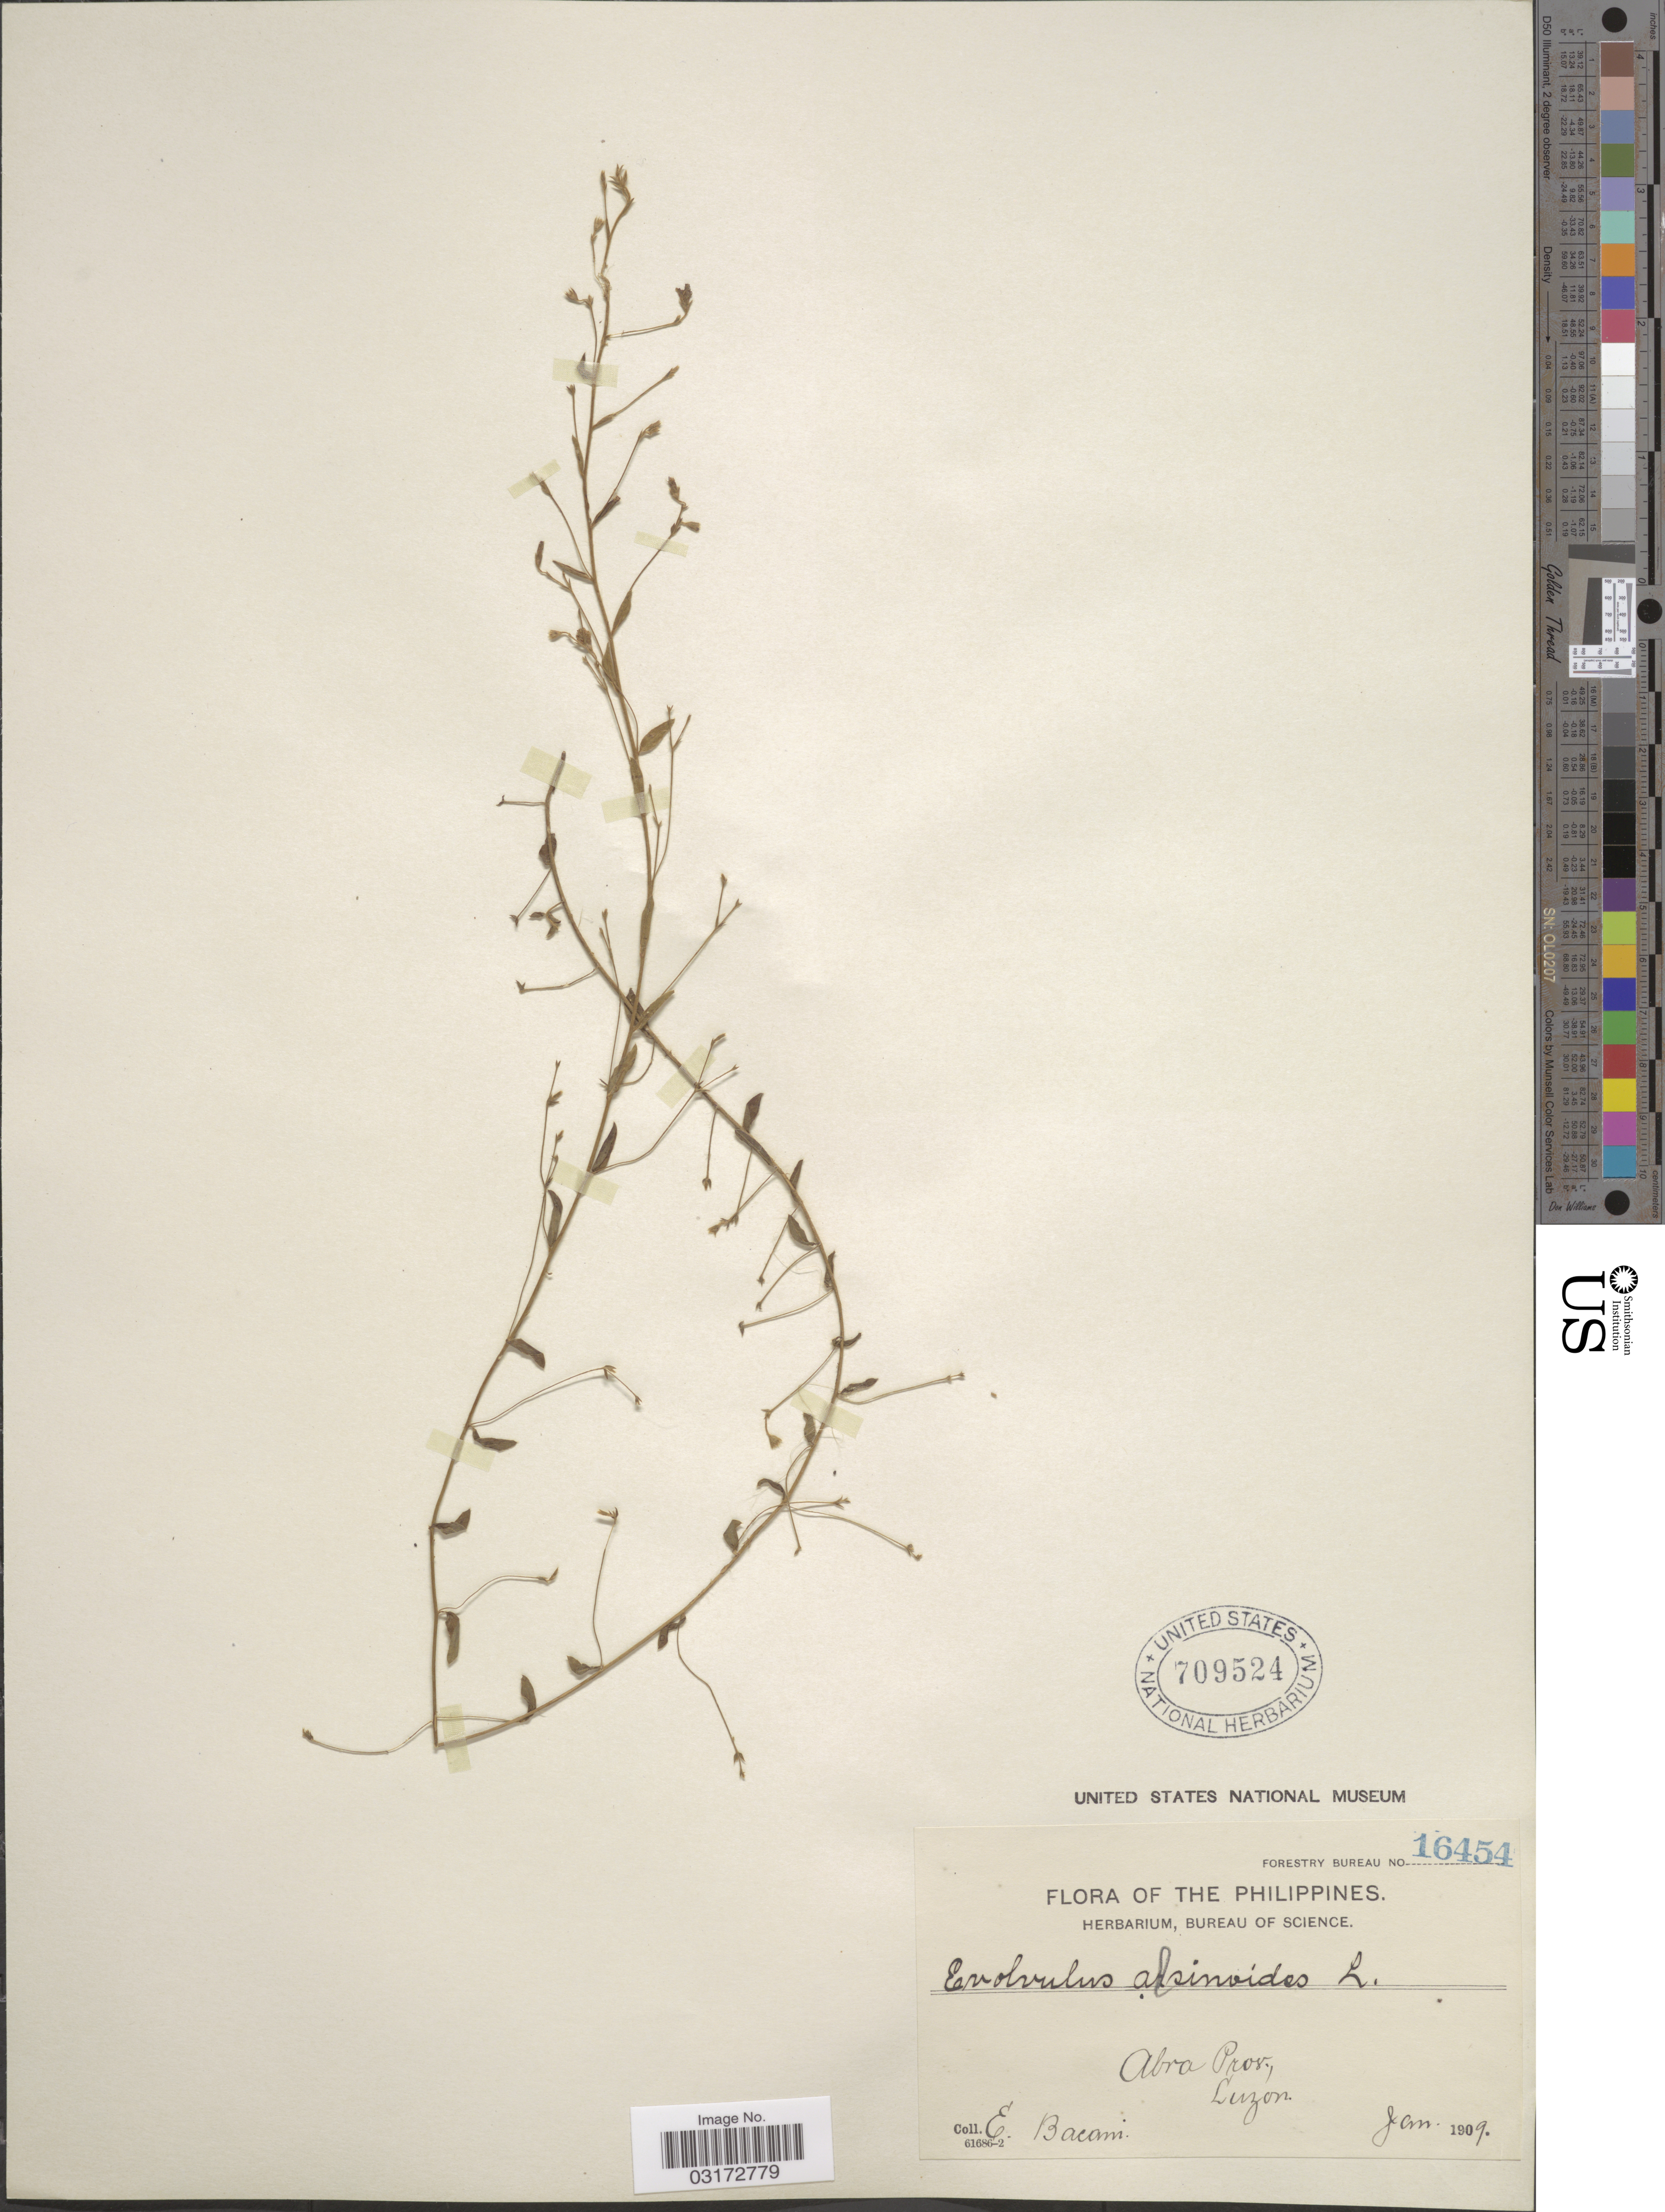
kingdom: Plantae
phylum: Tracheophyta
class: Magnoliopsida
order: Solanales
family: Convolvulaceae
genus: Evolvulus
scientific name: Evolvulus alsinoides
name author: (L.) L.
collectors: E. Bacani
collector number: Forestry Bureau 16454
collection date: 1909-01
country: Philippines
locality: Abra Prov., Luzon.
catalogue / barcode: US 709524